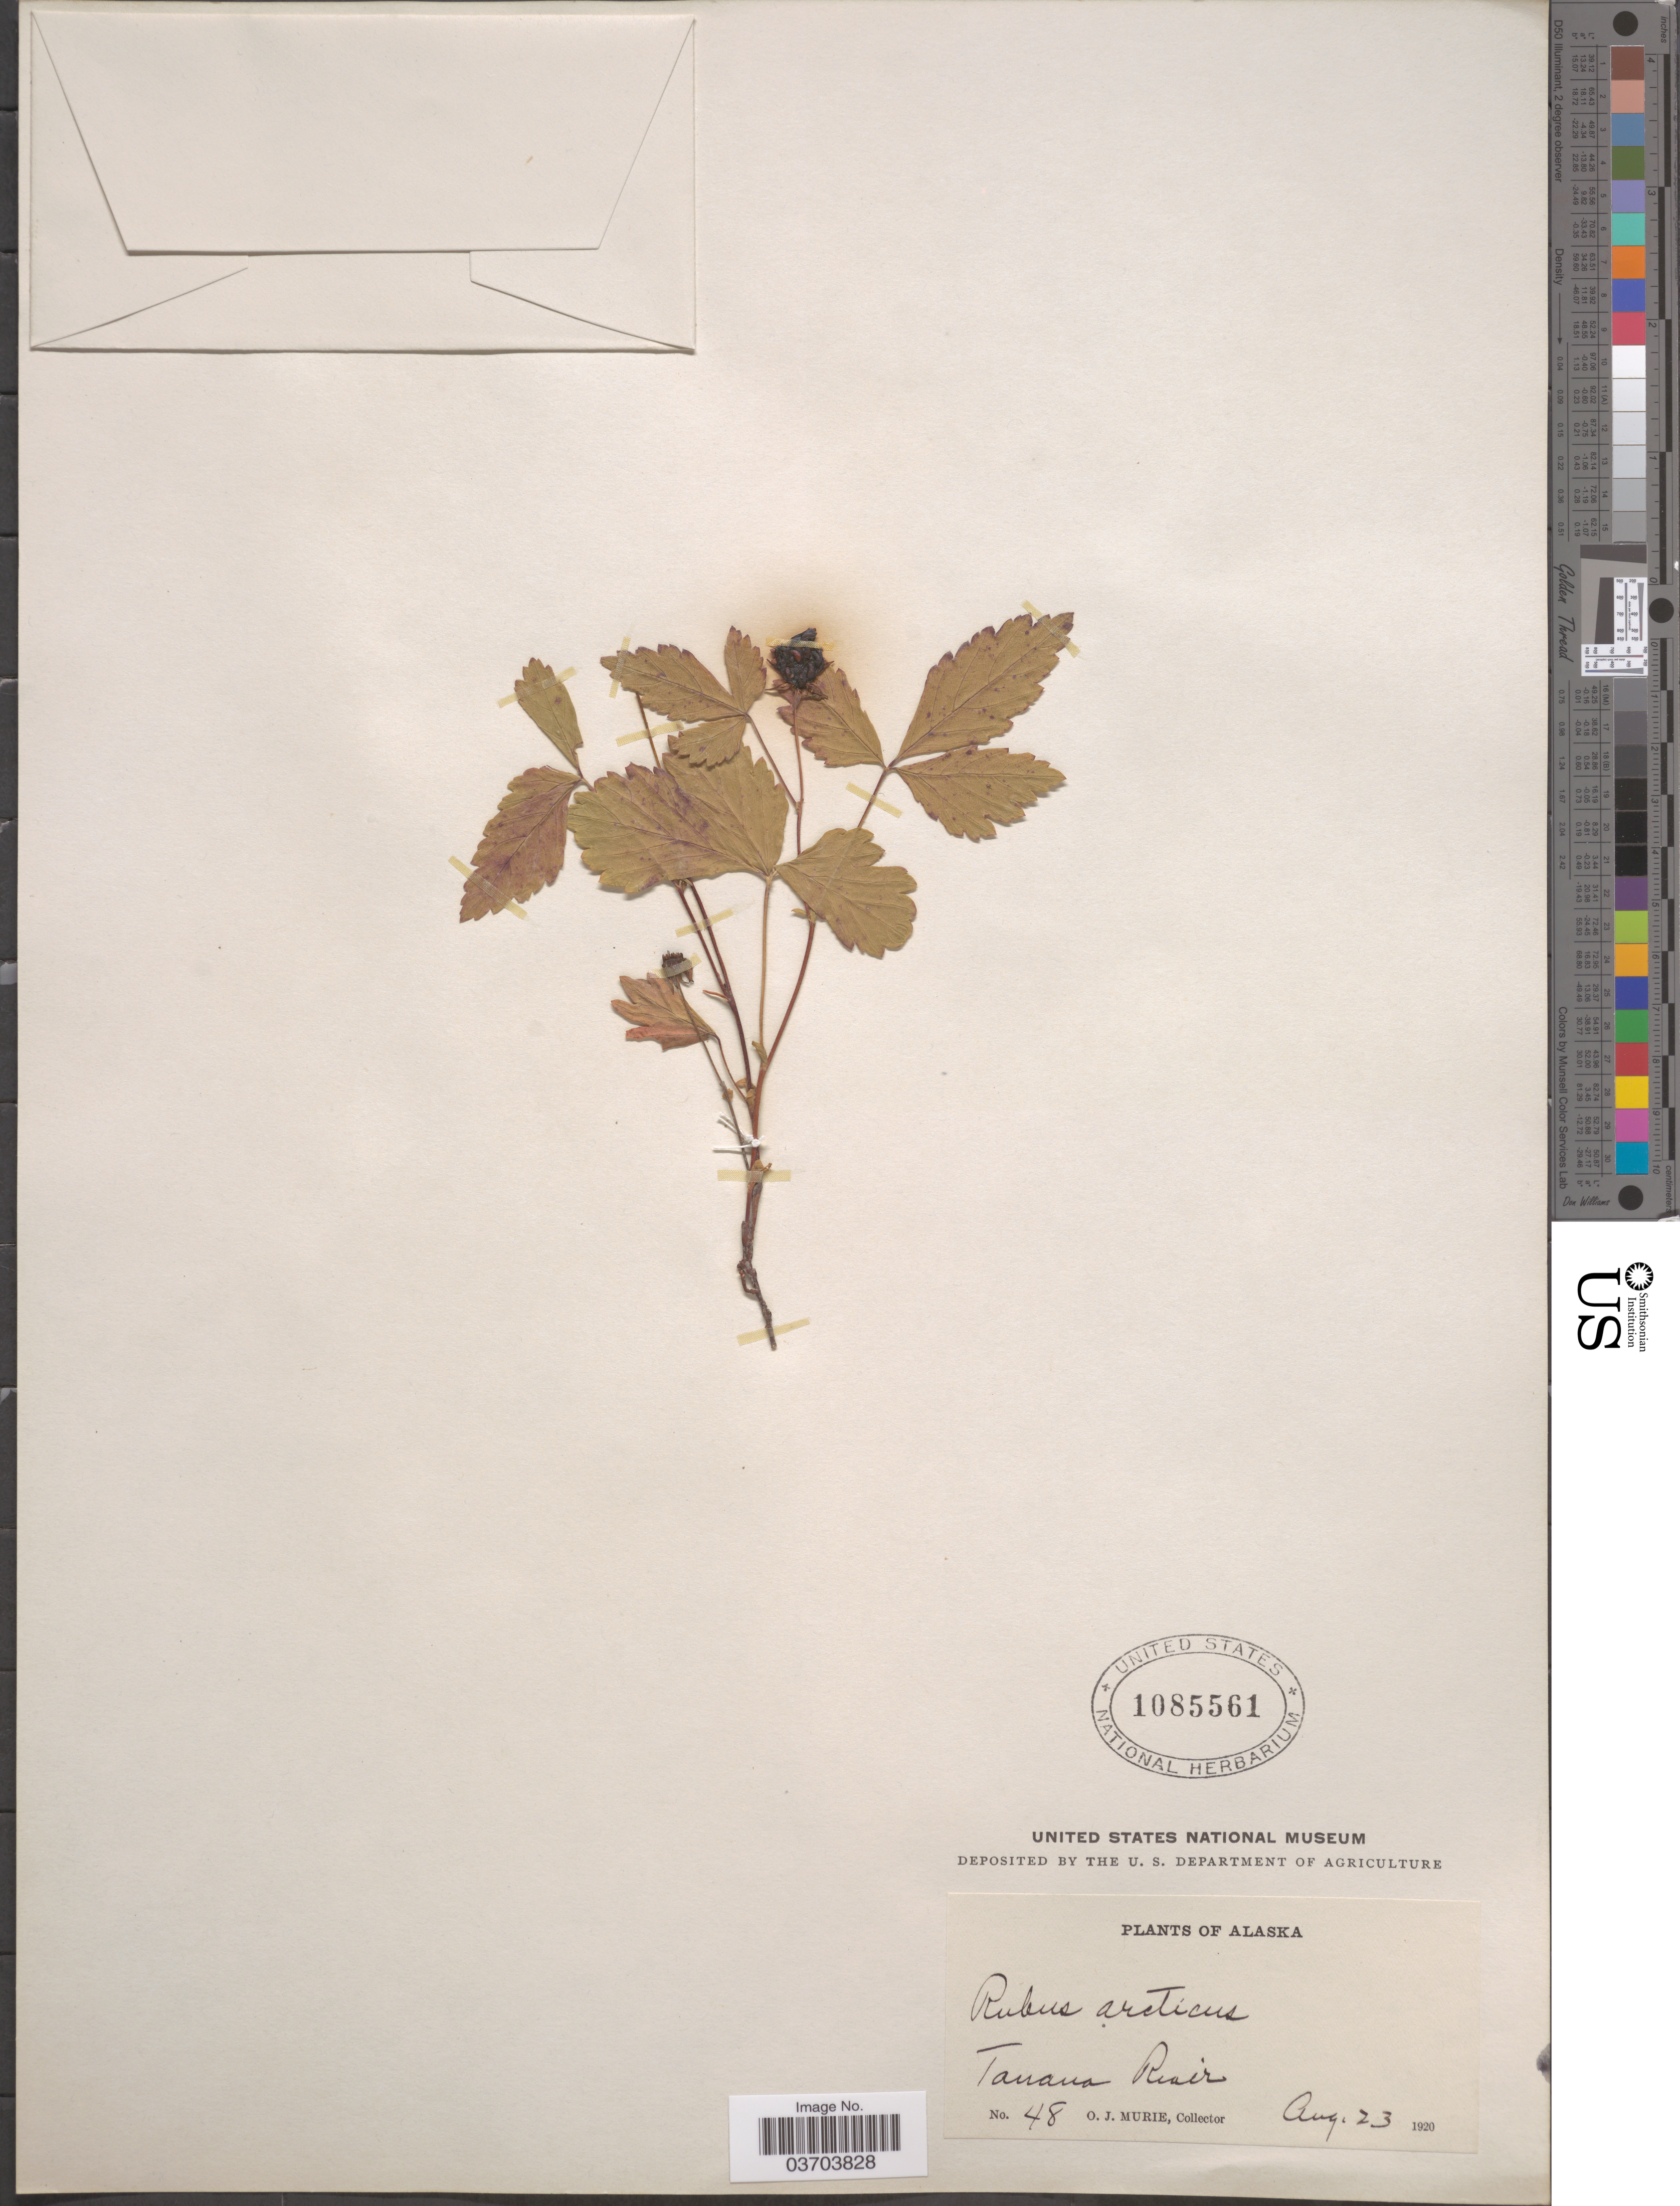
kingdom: Plantae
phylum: Tracheophyta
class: Magnoliopsida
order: Rosales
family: Rosaceae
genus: Rubus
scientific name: Rubus acaulis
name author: Michx.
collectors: O. Murie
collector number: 48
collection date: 1920-08-23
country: United States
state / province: Alaska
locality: Tanana River.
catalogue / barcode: US 1085561